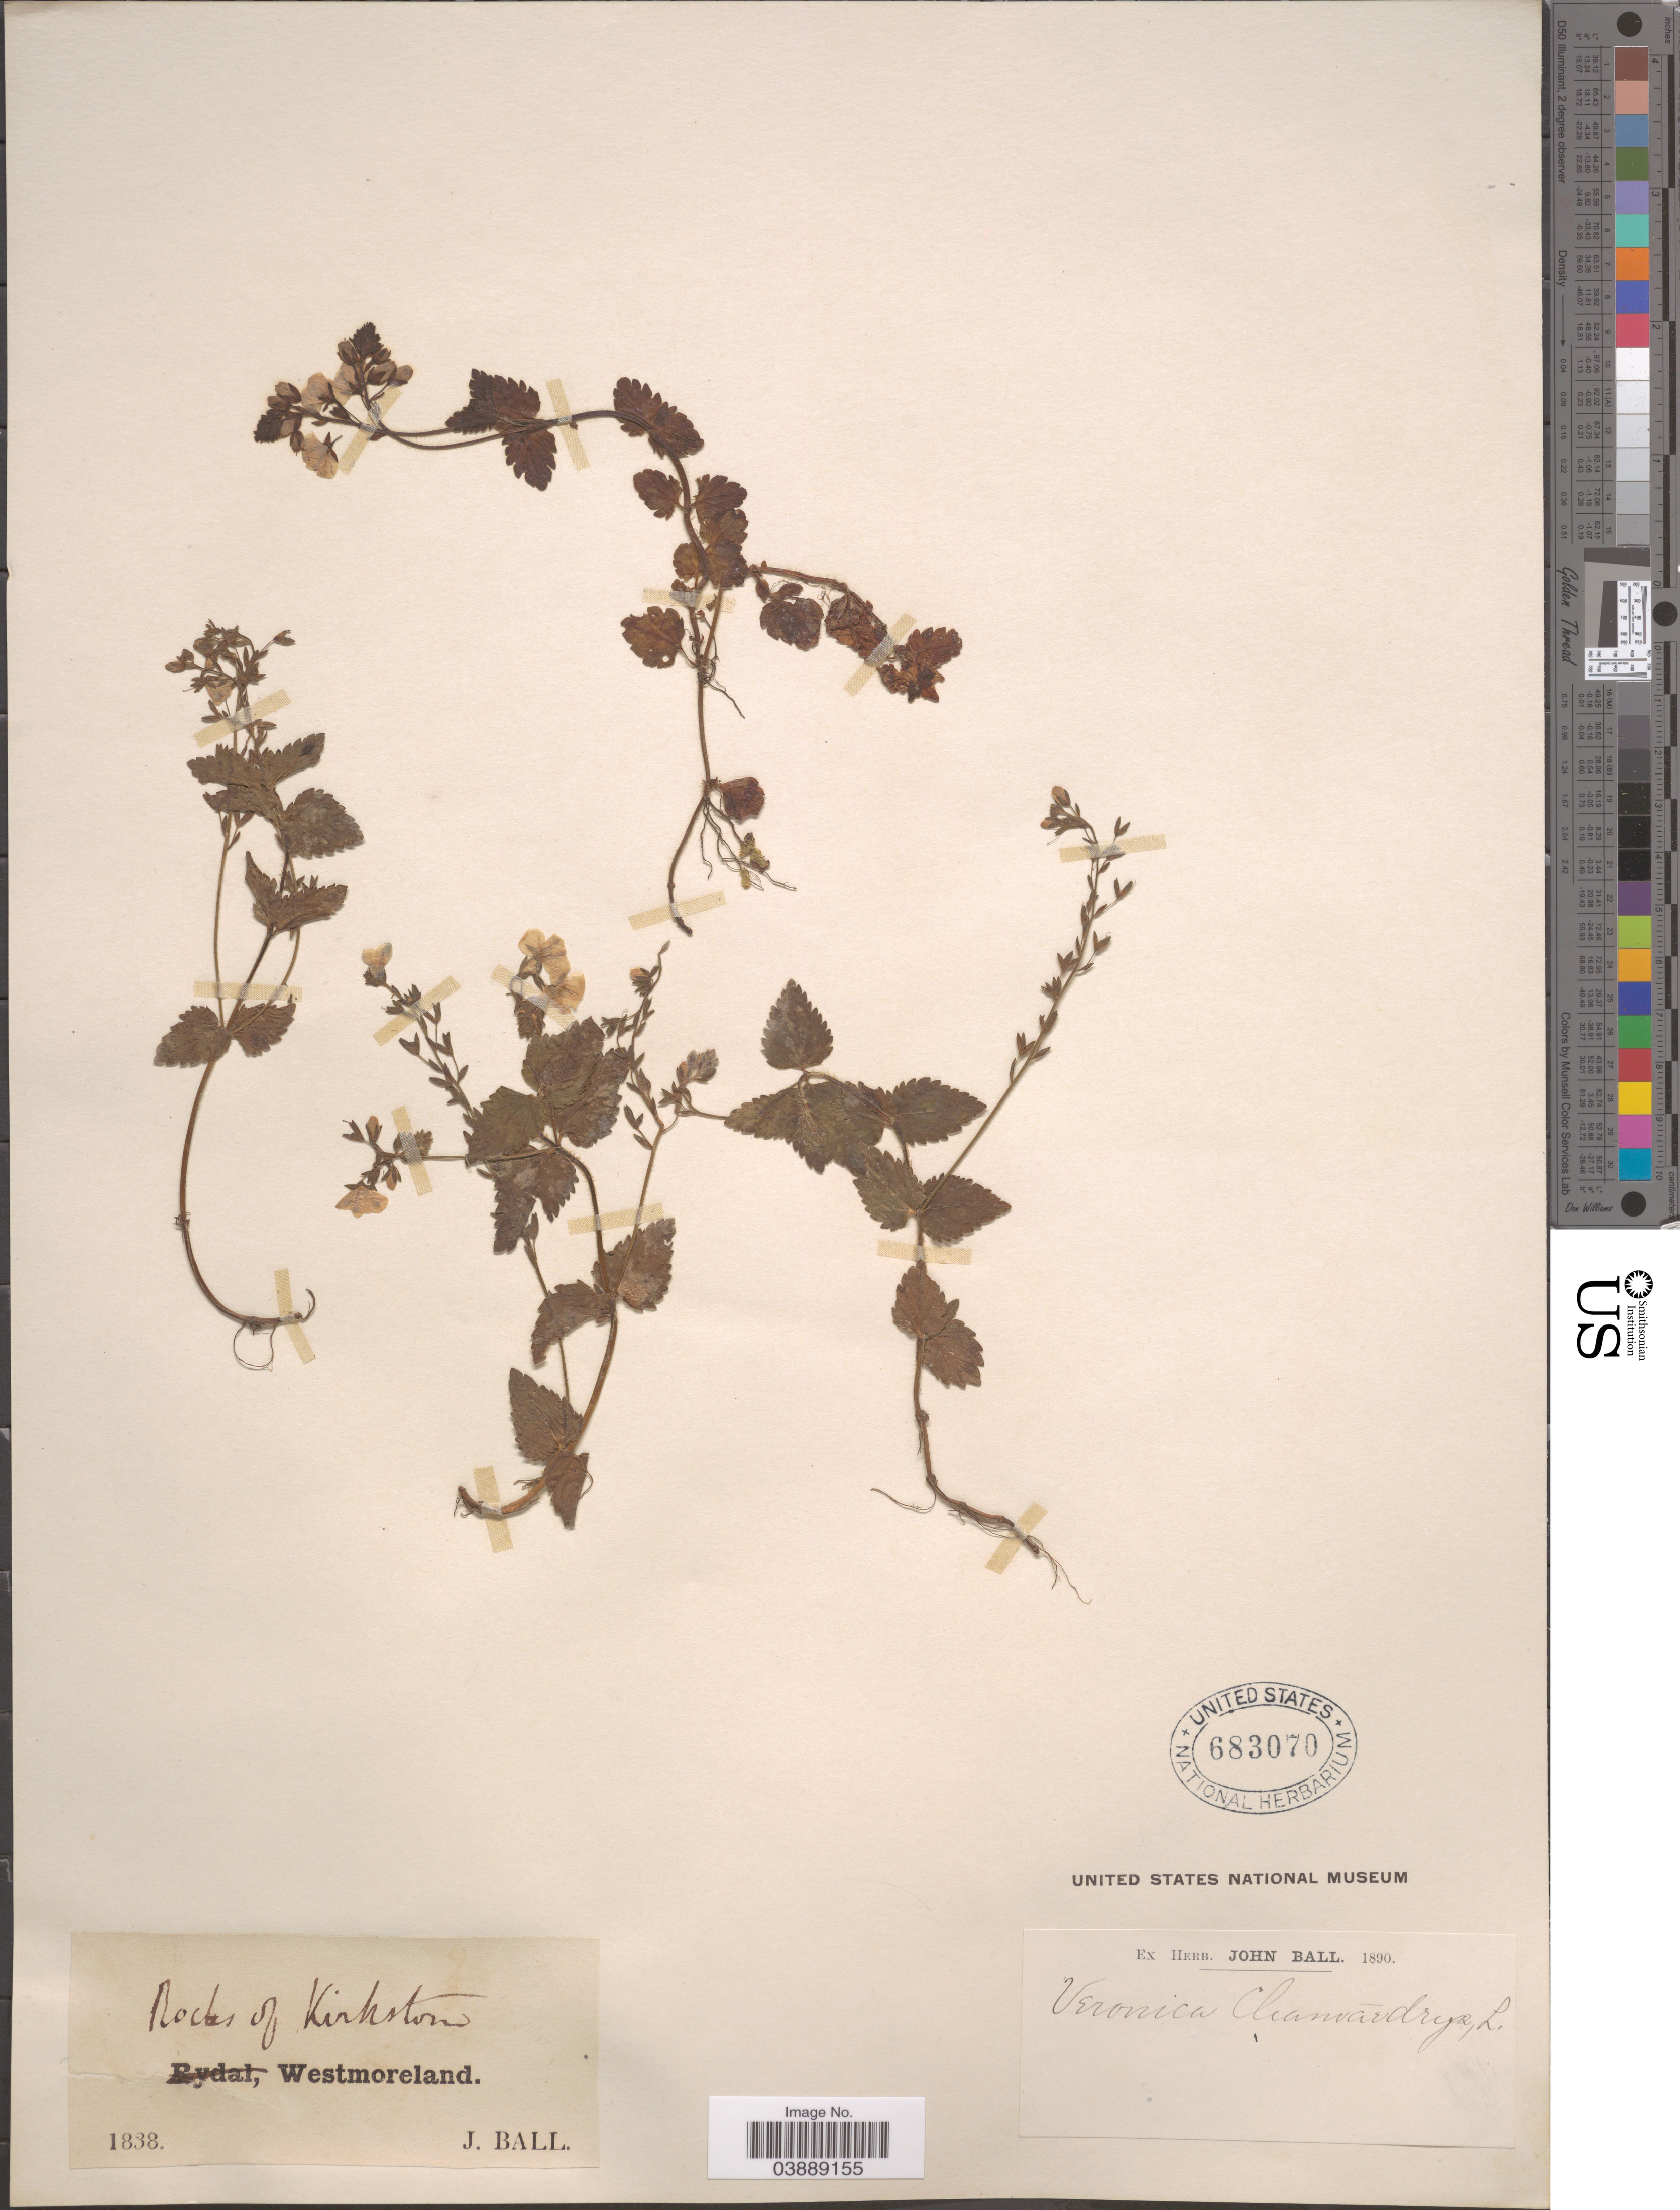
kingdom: Plantae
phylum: Tracheophyta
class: Magnoliopsida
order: Lamiales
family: Plantaginaceae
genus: Veronica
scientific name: Veronica chamaedrys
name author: L.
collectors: J. Ball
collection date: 1838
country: United Kingdom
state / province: England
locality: Rocks of Kirkston. Westmoreland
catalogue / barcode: US 683070